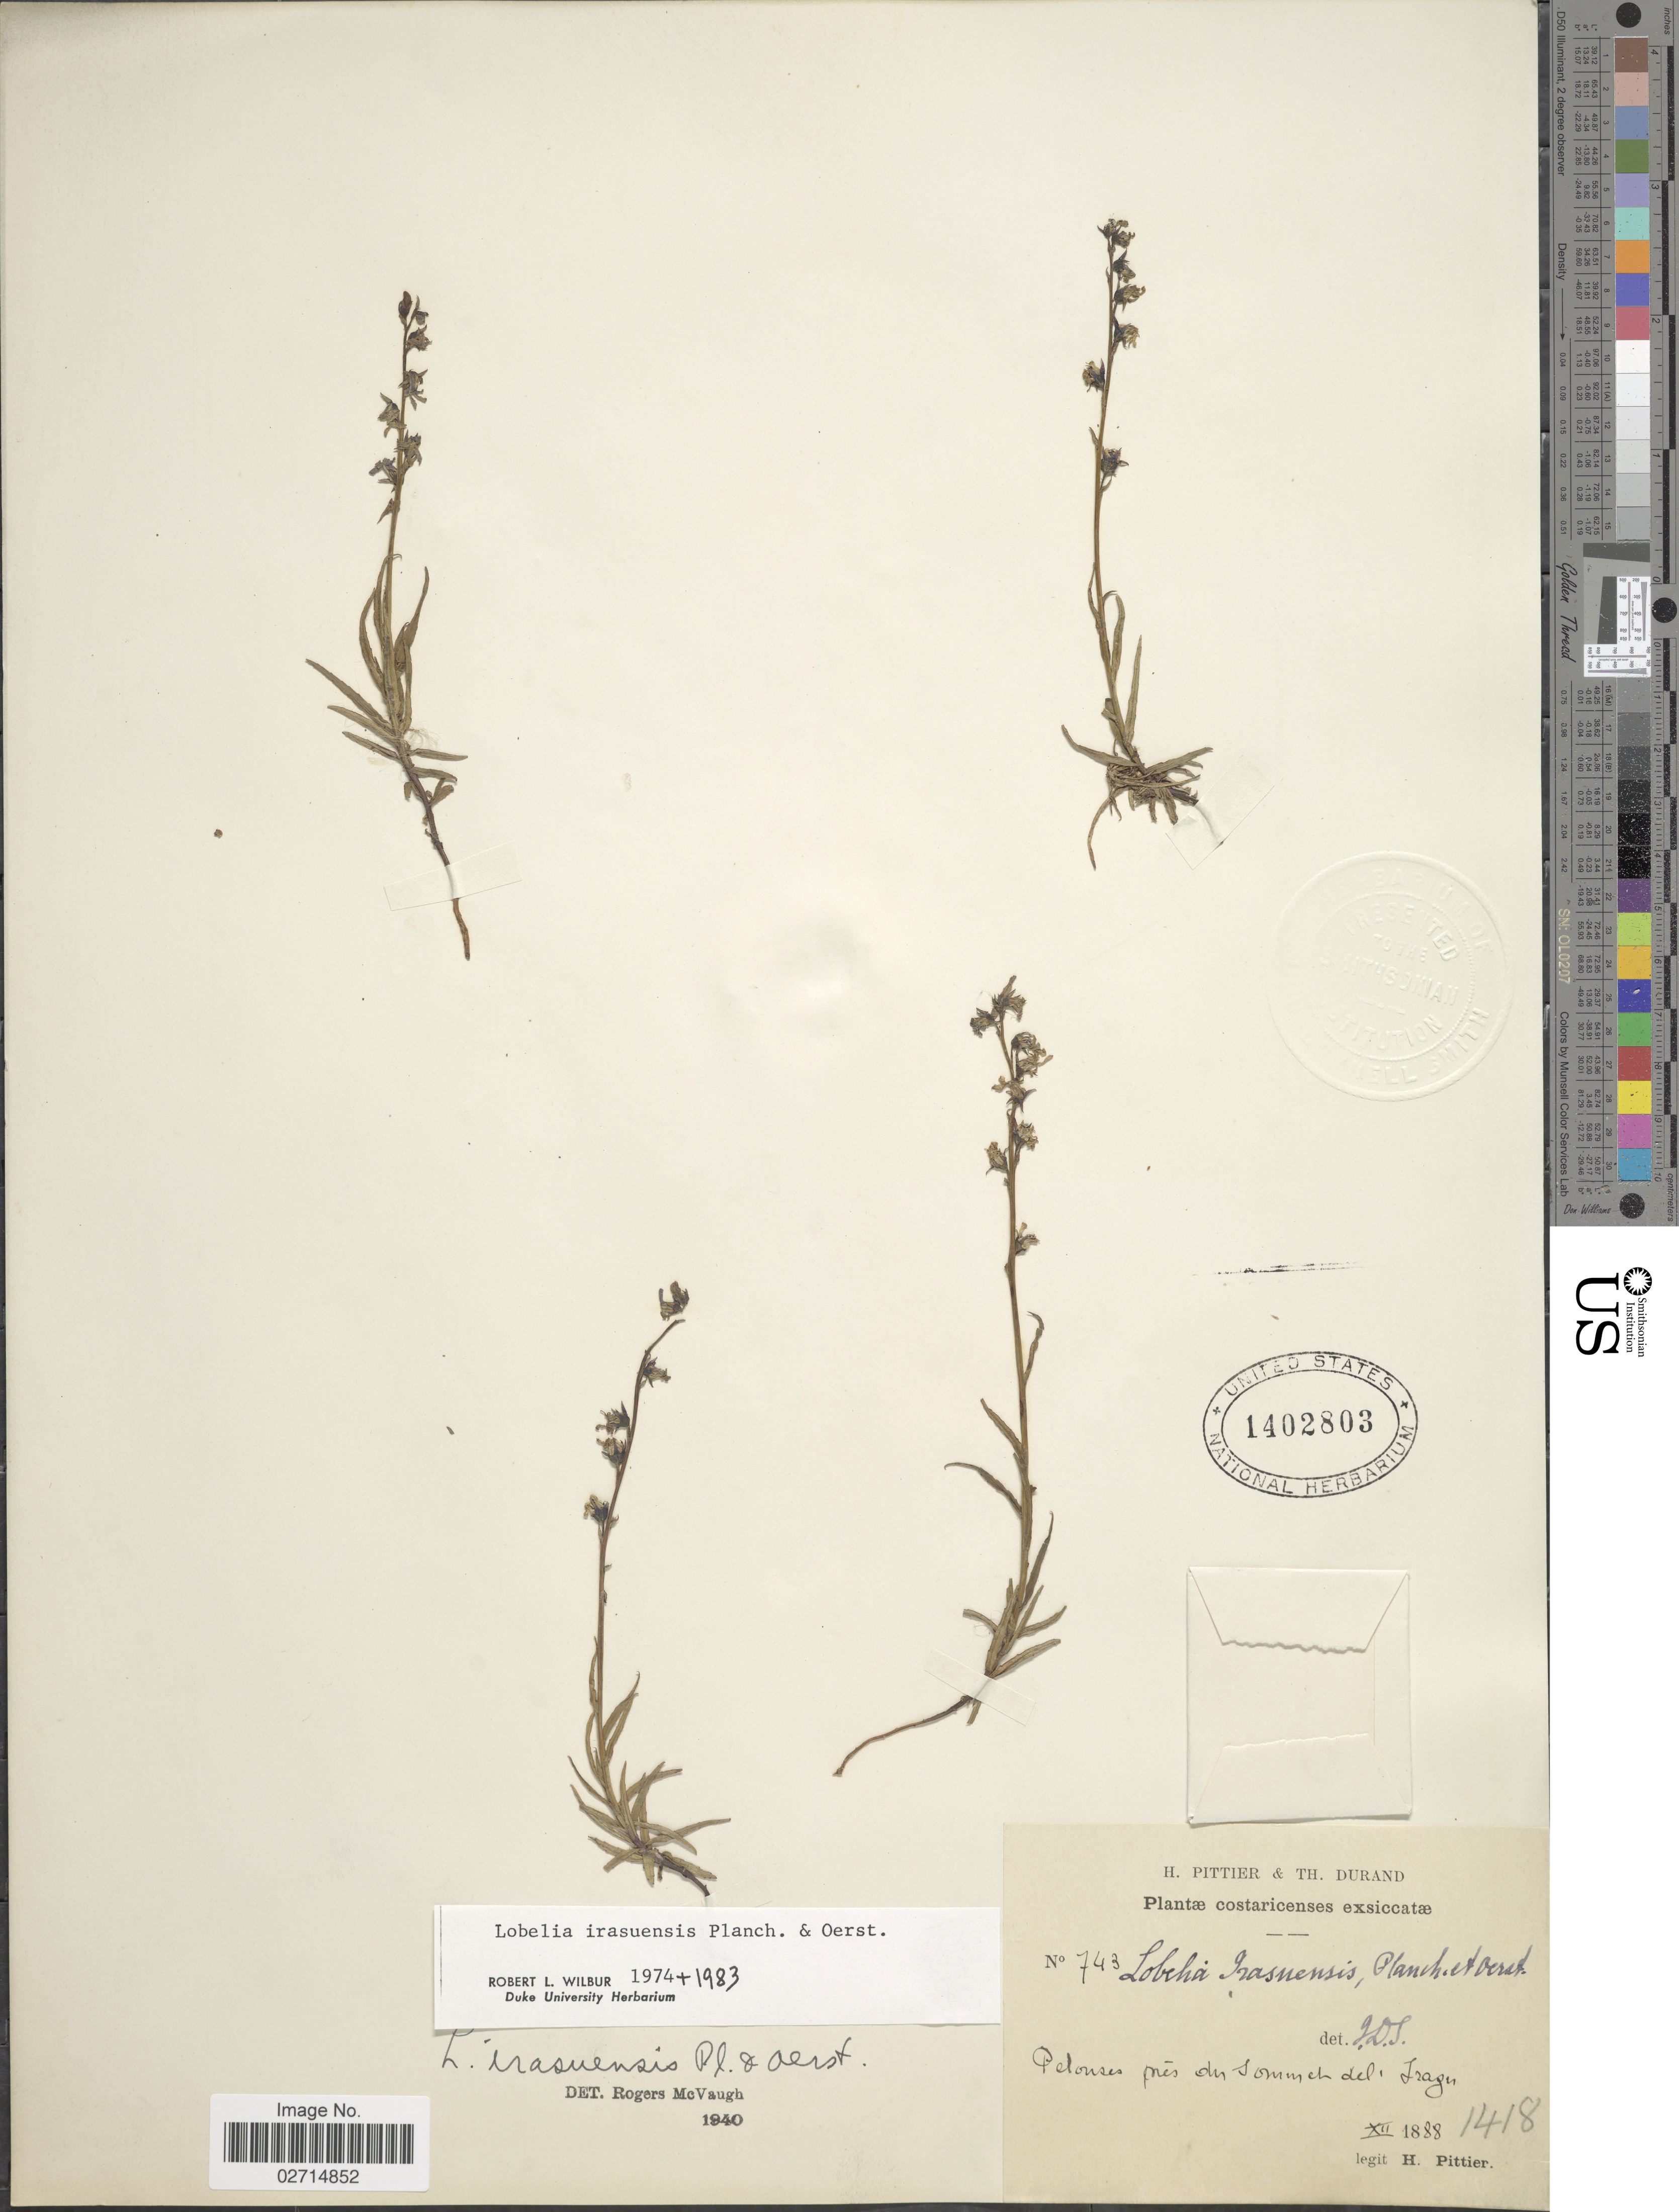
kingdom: Plantae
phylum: Tracheophyta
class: Magnoliopsida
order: Asterales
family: Campanulaceae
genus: Lobelia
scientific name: Lobelia irasuensis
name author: Planch. & Oerst.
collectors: H. F. Pittier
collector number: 743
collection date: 1888-12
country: Costa Rica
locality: Pelonses pres des sommet del Irazu.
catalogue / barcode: US 1402803